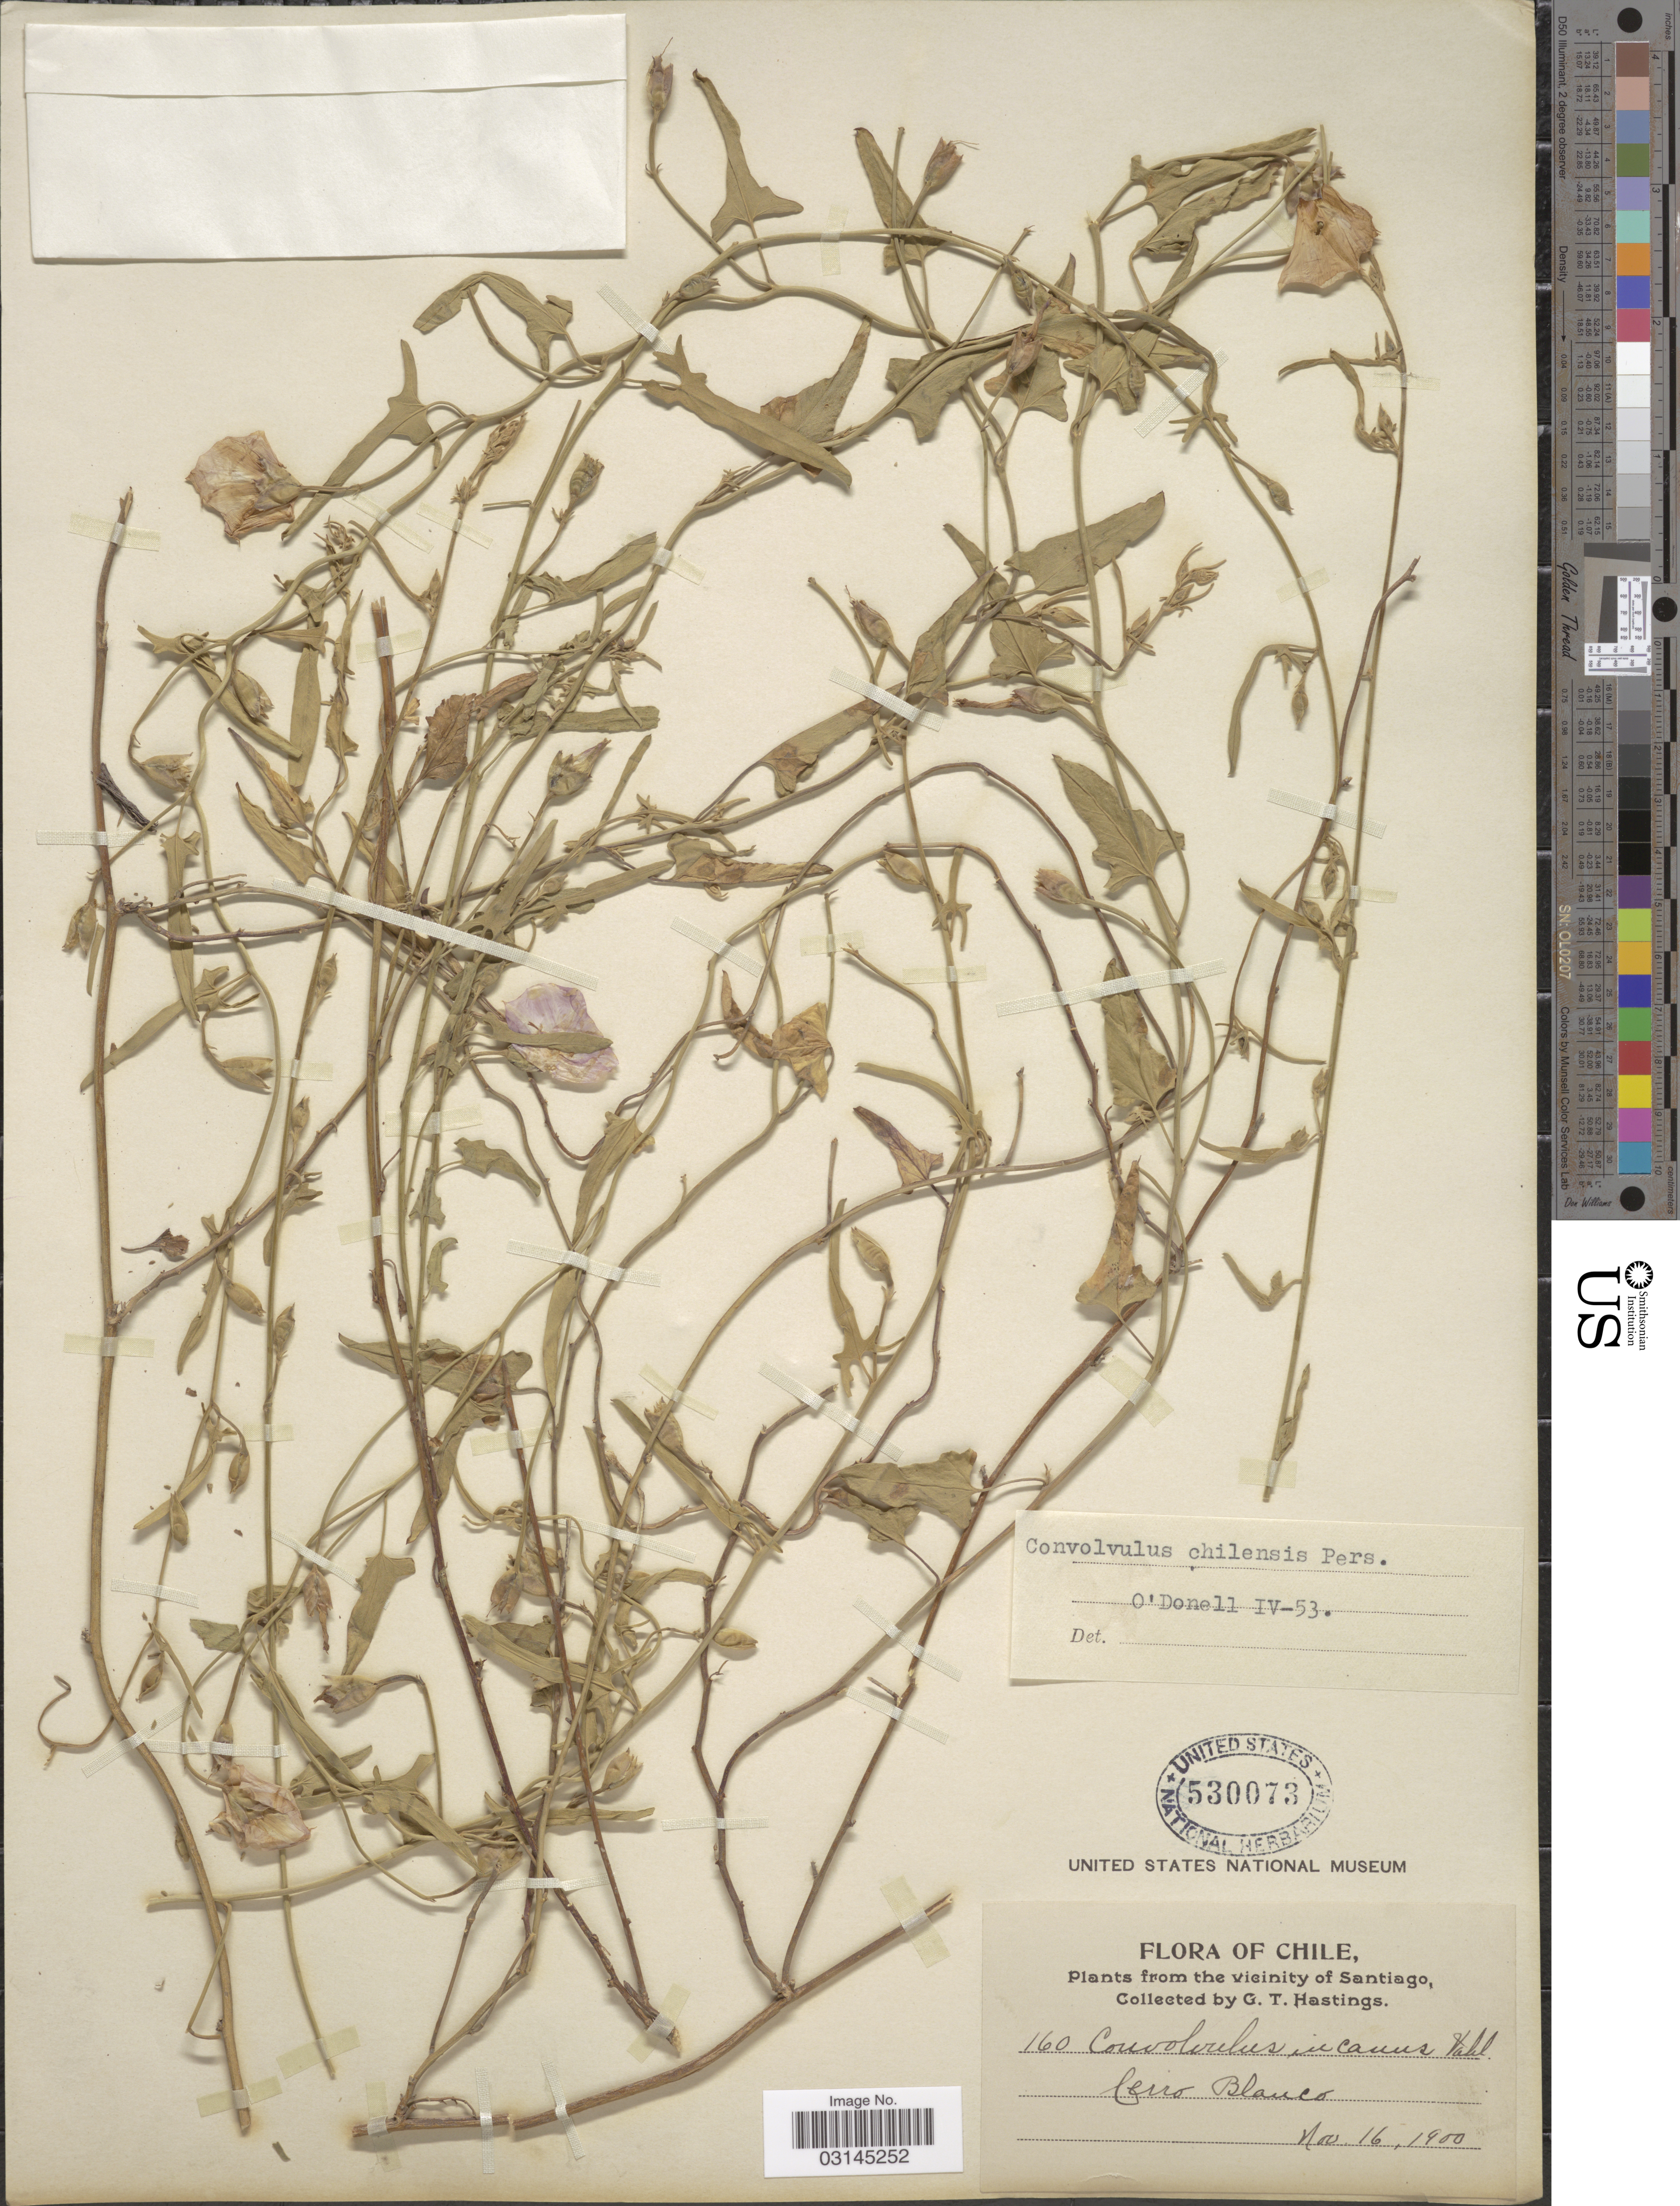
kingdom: Plantae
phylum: Tracheophyta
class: Magnoliopsida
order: Solanales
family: Convolvulaceae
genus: Convolvulus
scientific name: Convolvulus chilensis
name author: Pers.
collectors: G. Hastings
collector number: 160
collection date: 1900-11-16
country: Chile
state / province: Región Metropolitana (RM)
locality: The vicinity of Santiago, Cerro Blanco.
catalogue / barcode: US 530073